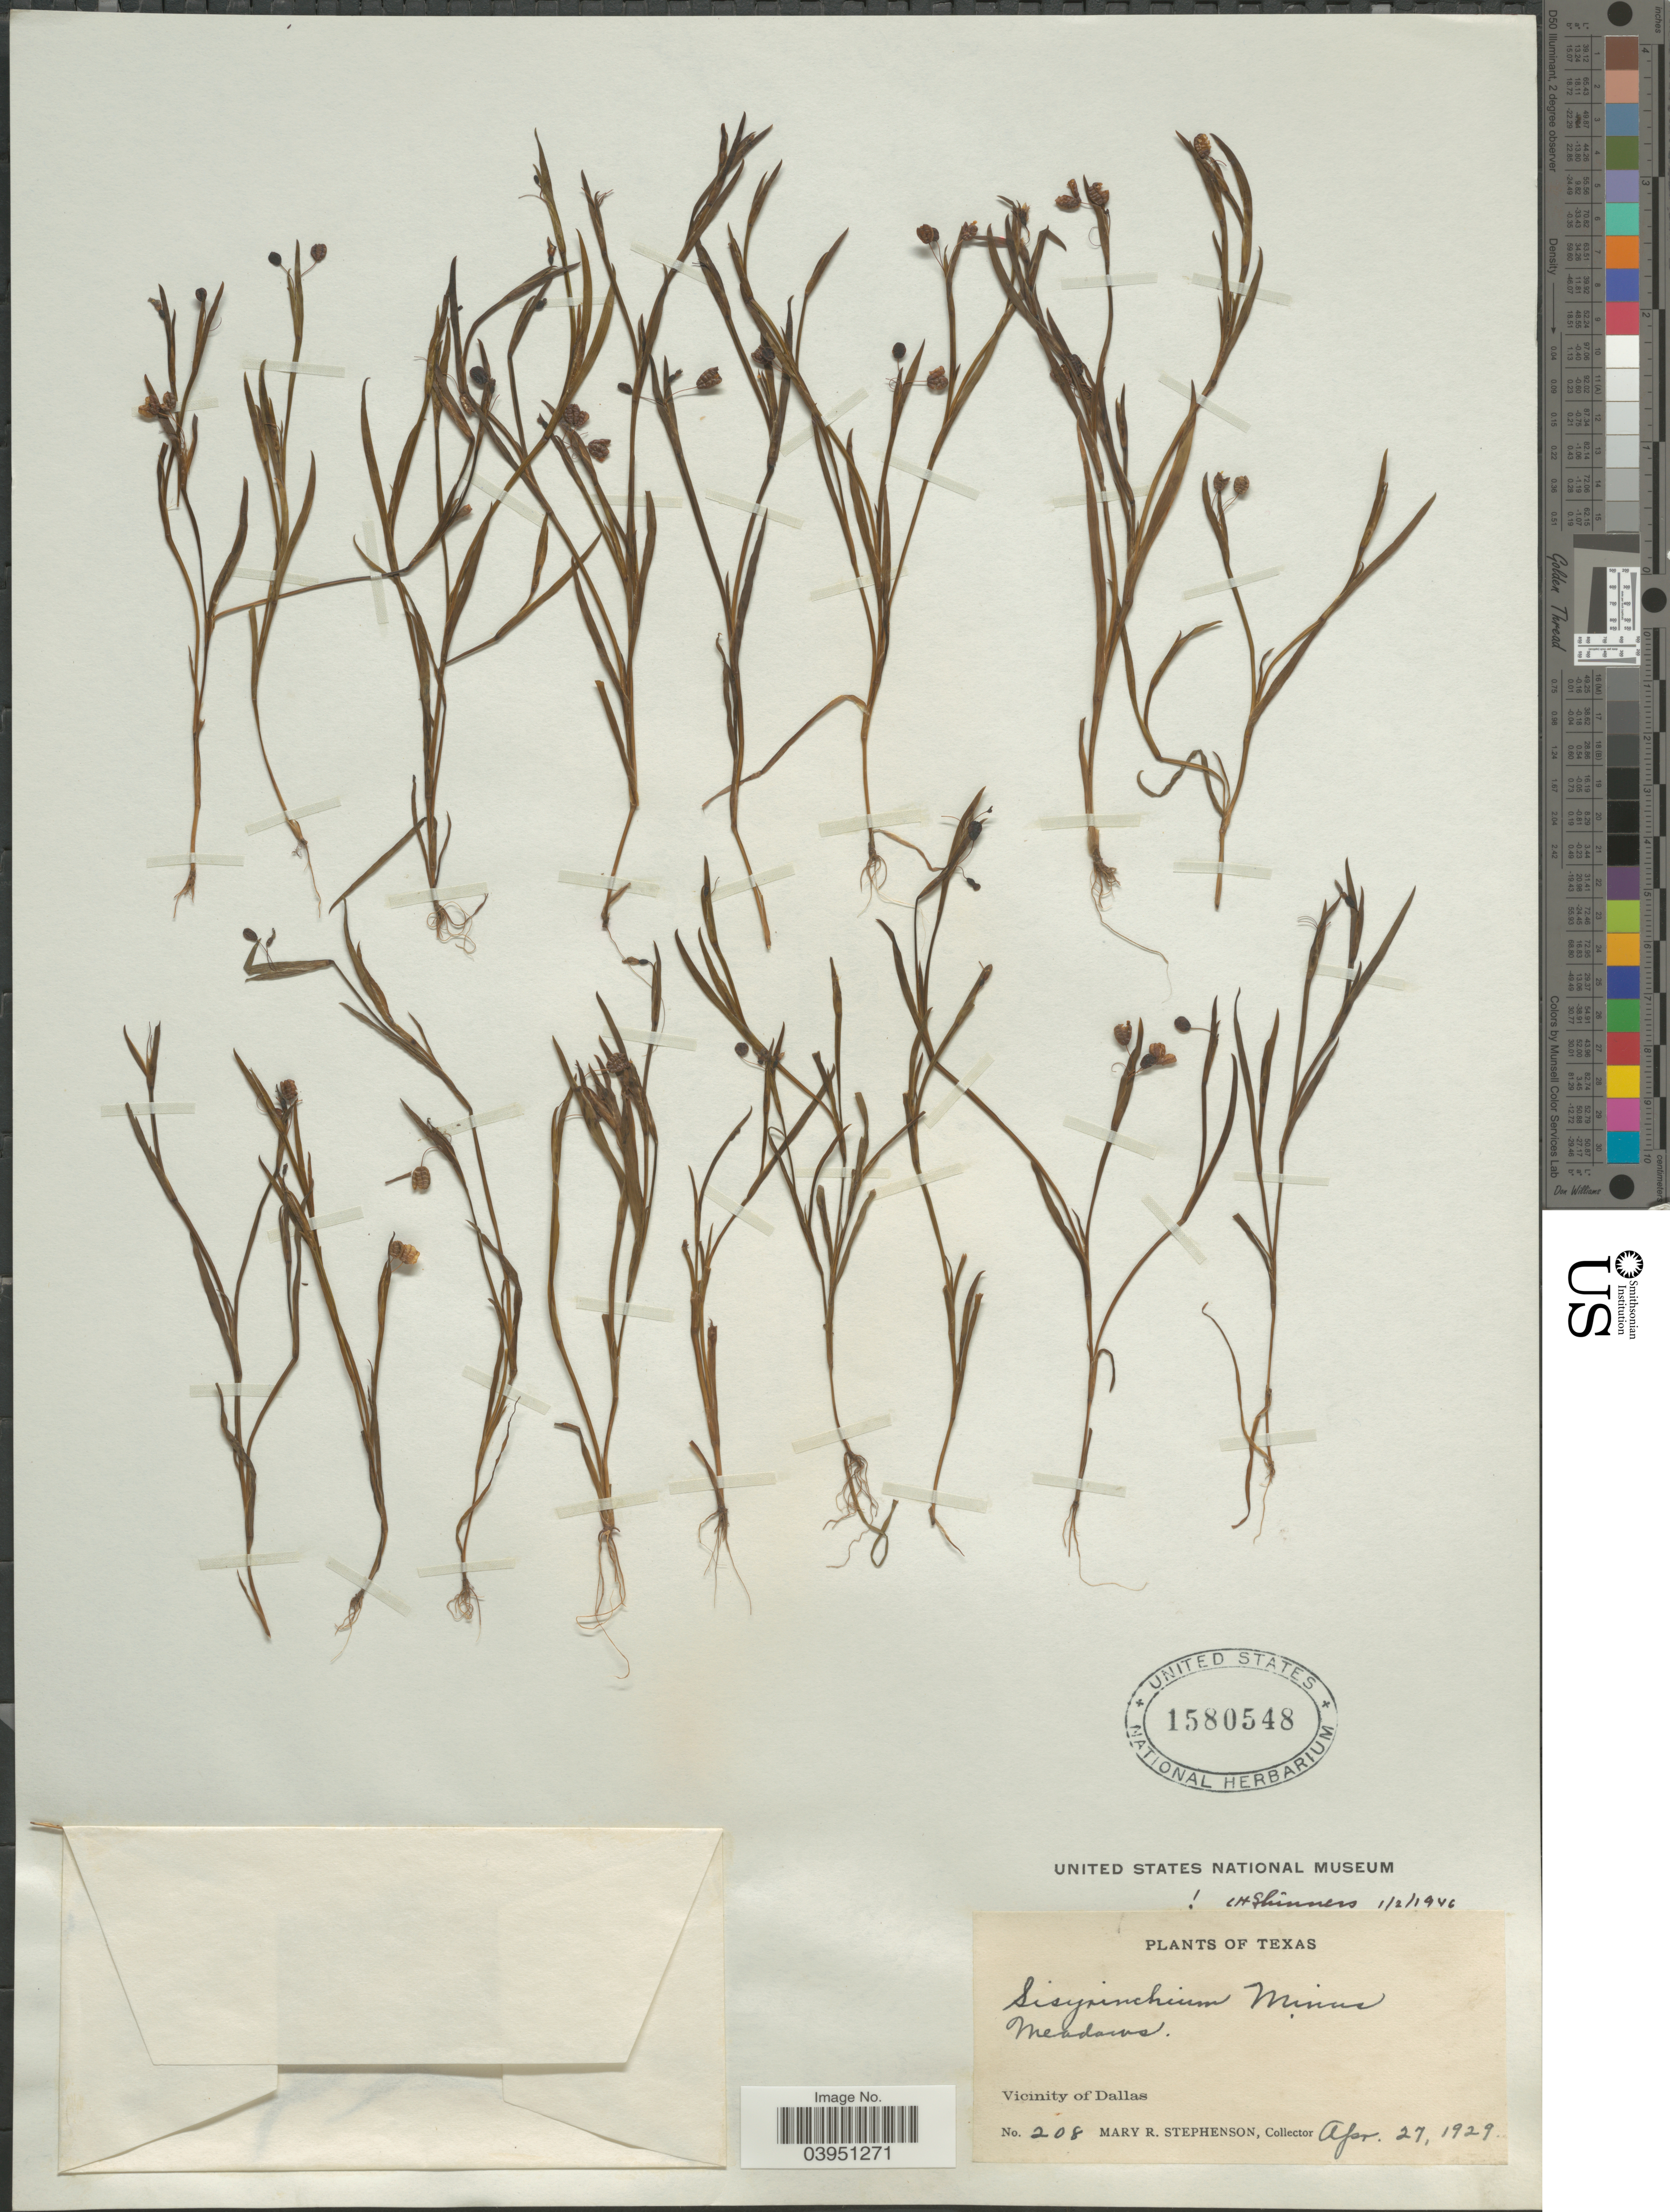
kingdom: Plantae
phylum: Tracheophyta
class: Liliopsida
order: Asparagales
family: Iridaceae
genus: Sisyrinchium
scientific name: Sisyrinchium minus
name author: Engelm. & A. Gray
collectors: M. Stephenson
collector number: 208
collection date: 1929-04-27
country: United States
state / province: Texas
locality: Vicinity of Dallas.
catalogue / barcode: US 1580548